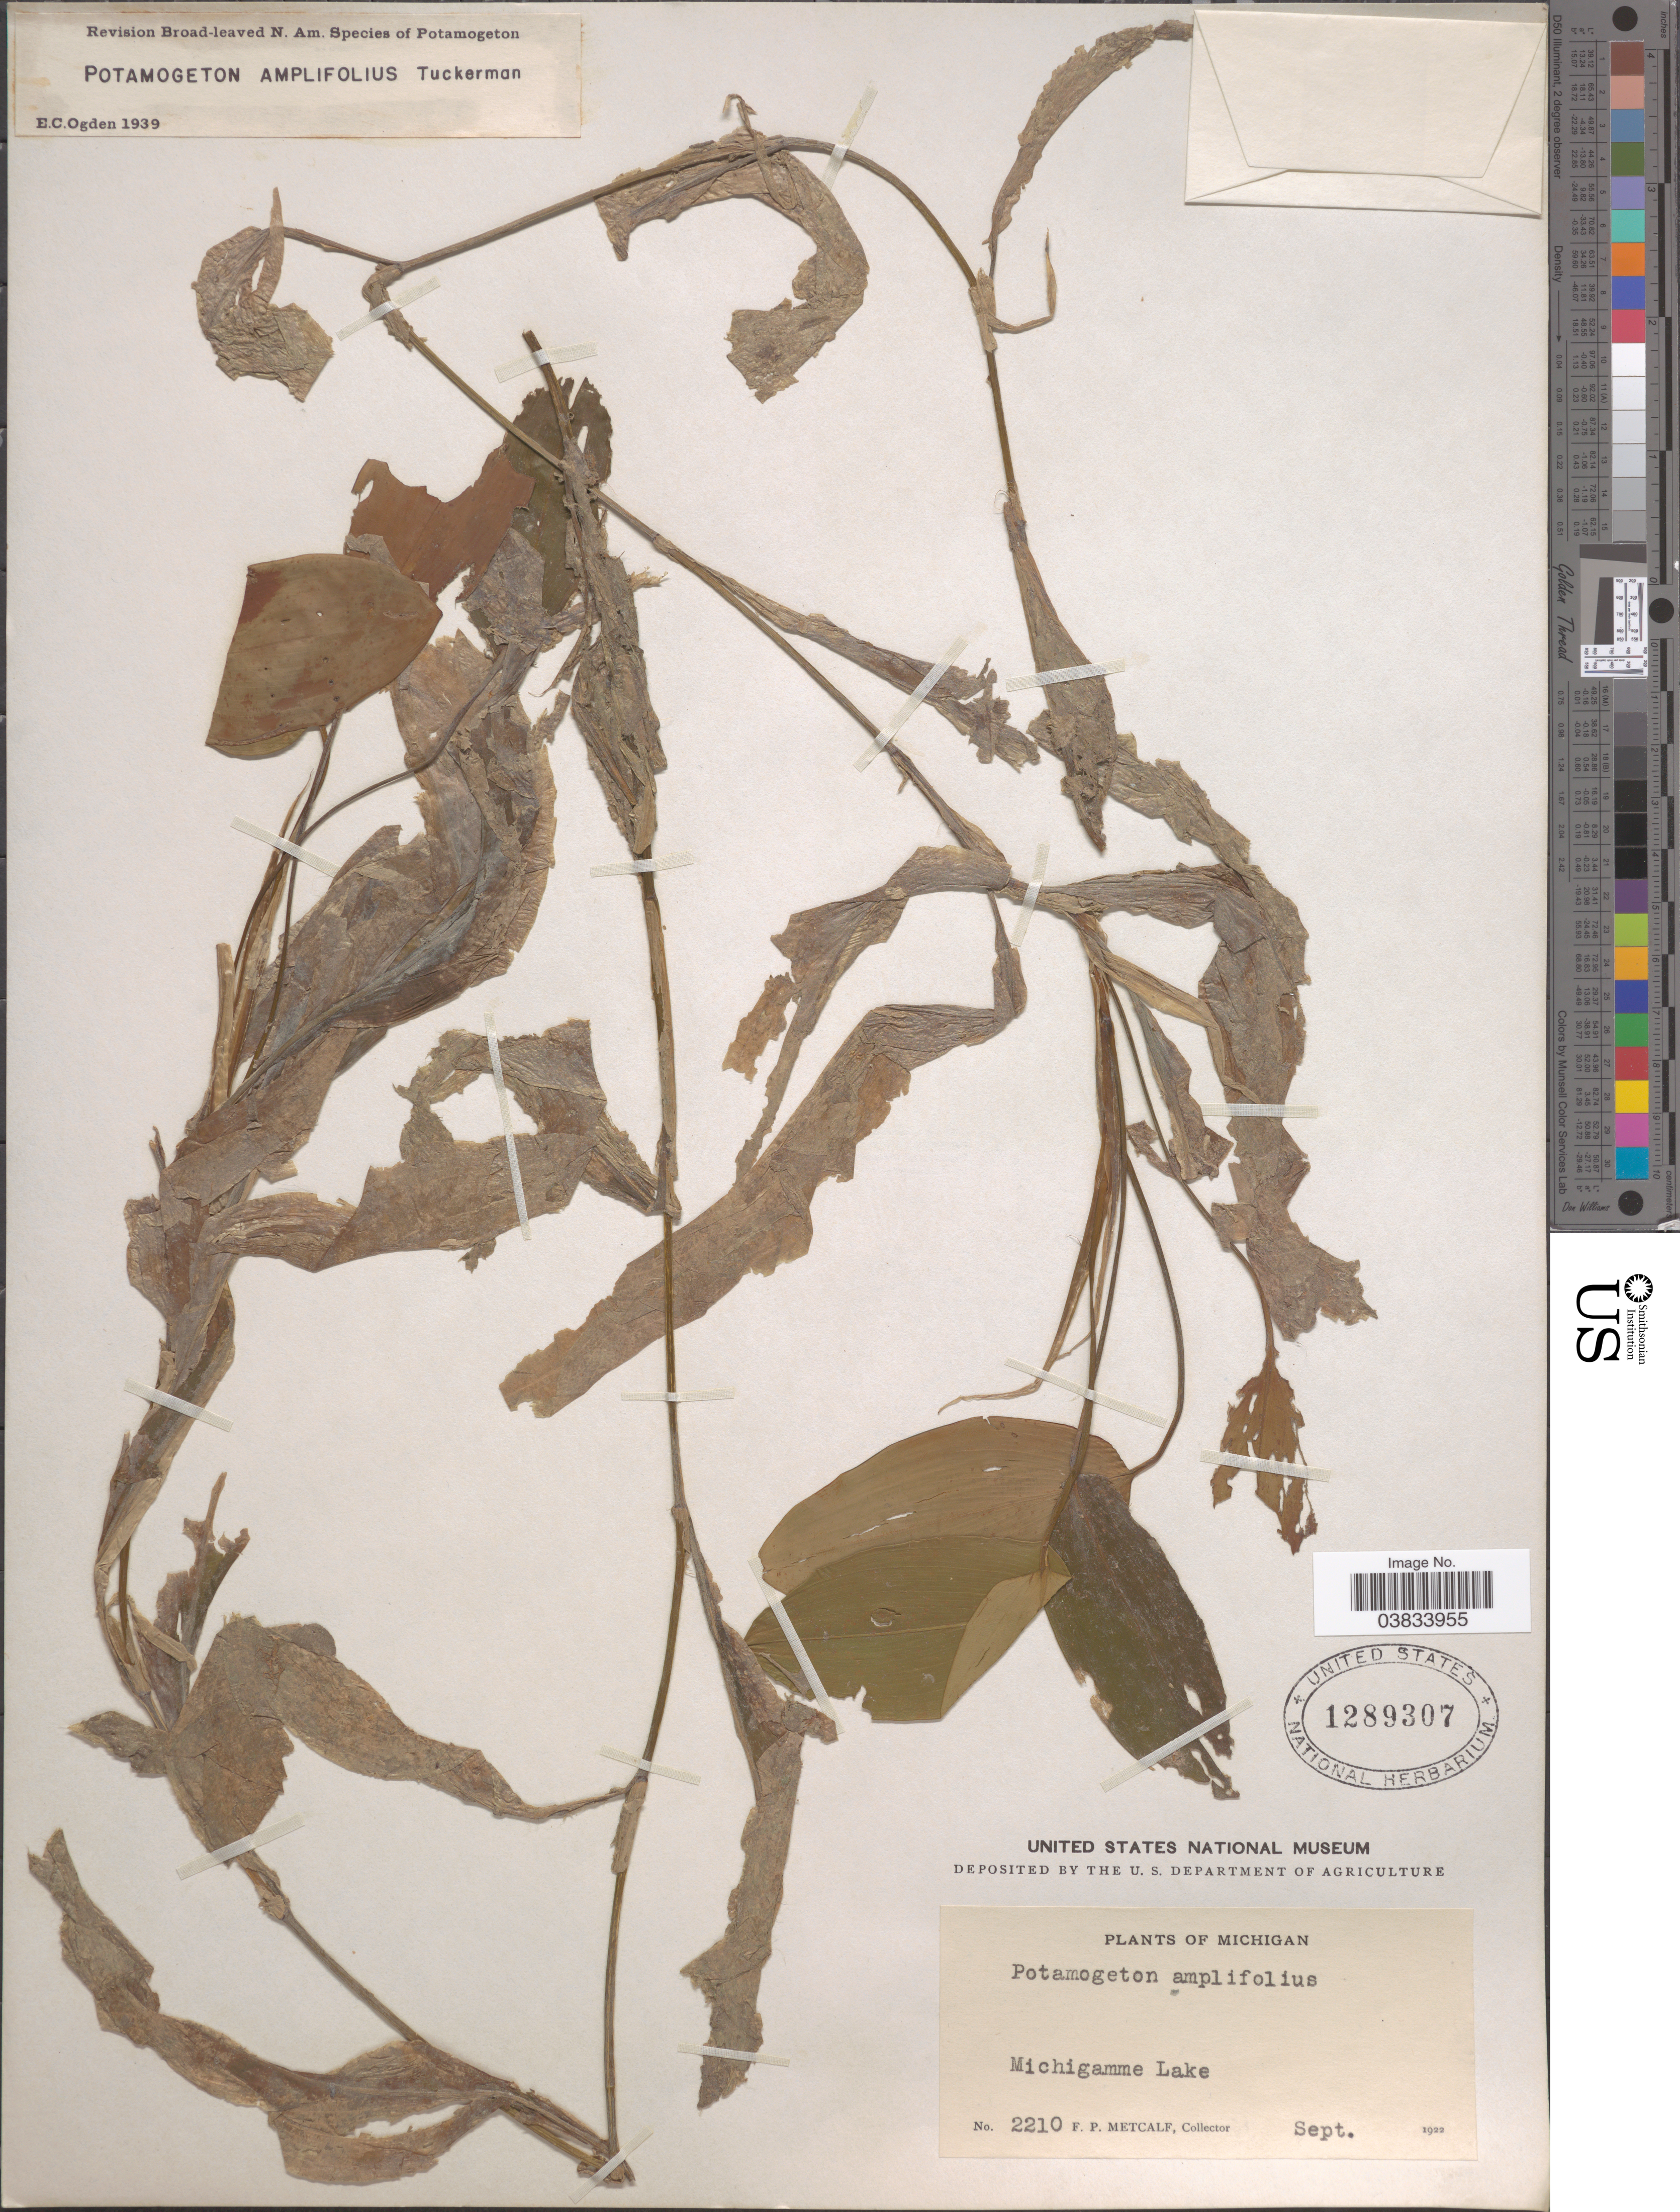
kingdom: Plantae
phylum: Tracheophyta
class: Liliopsida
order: Alismatales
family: Potamogetonaceae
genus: Potamogeton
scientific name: Potamogeton amplifolius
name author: Tuckerm.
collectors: F. Metcalf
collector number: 2210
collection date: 1922-09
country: United States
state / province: Michigan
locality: Michigamme Lake.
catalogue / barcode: US 1289307